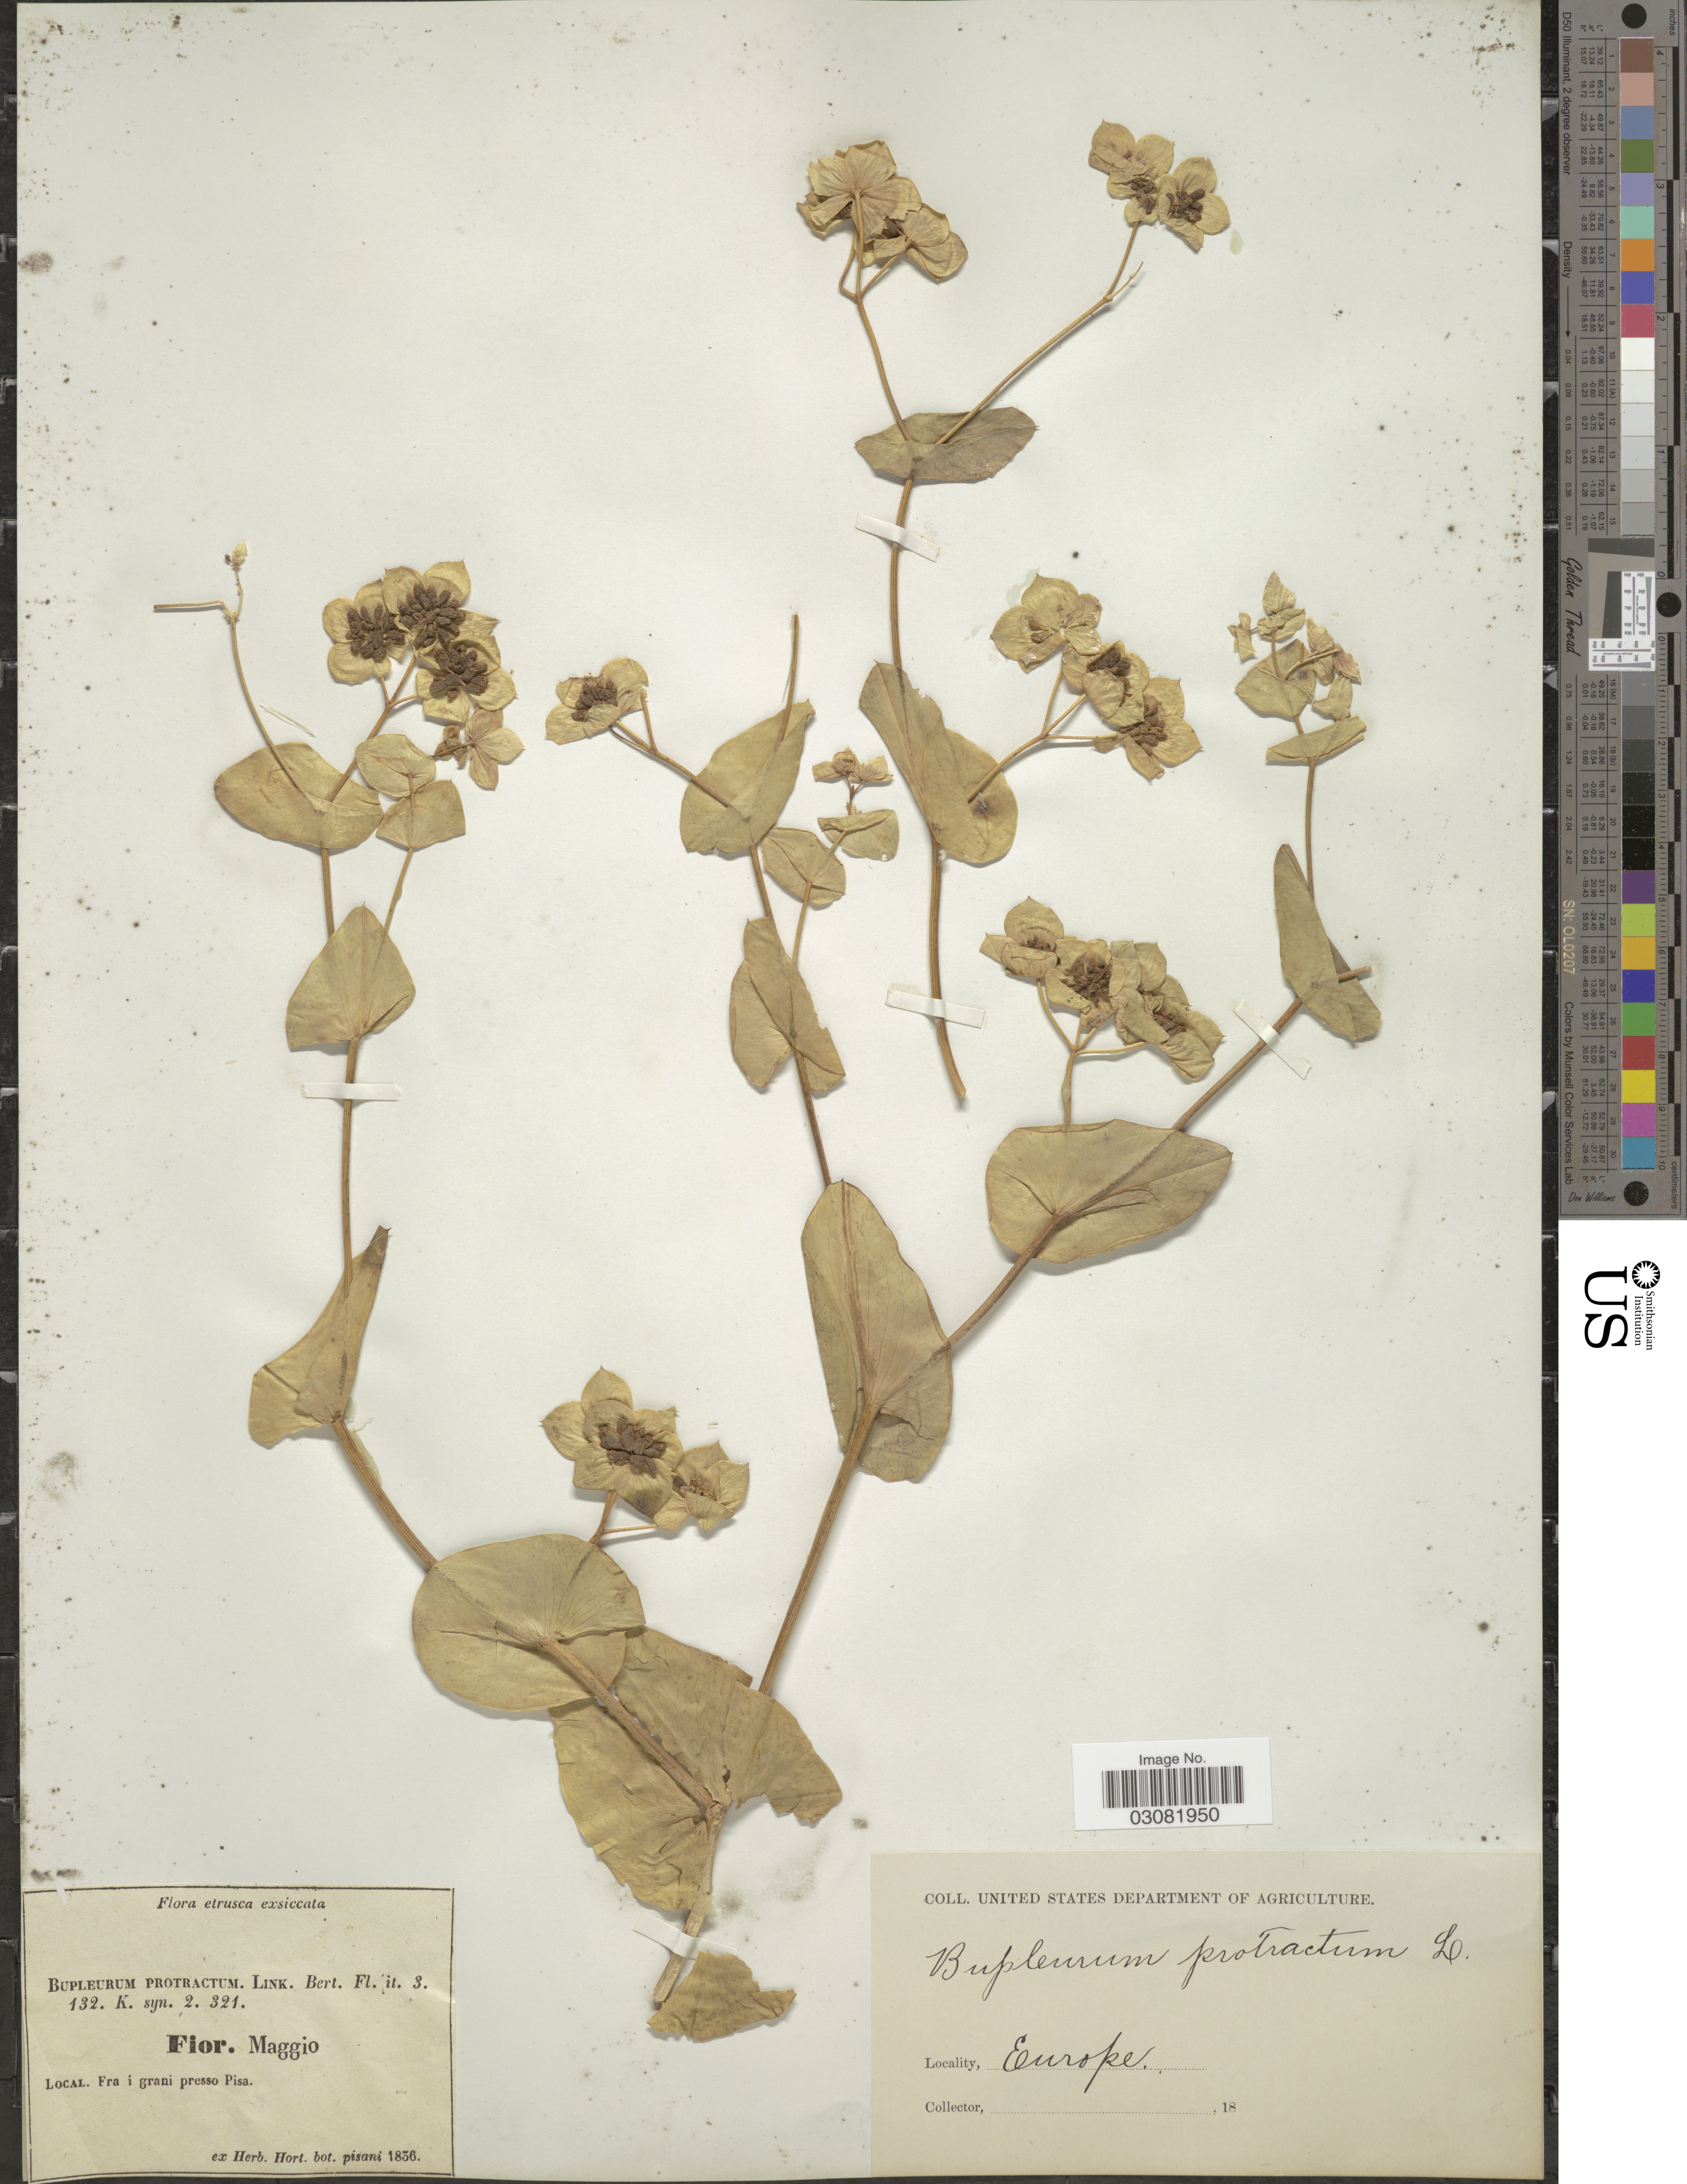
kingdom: Plantae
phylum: Tracheophyta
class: Magnoliopsida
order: Apiales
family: Apiaceae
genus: Bupleurum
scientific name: Bupleurum subovatum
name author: Link ex Spreng.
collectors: ex herb. Hort. Bot. Pisani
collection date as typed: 18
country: Italy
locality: Europe. Fra i grani presso Pisa.